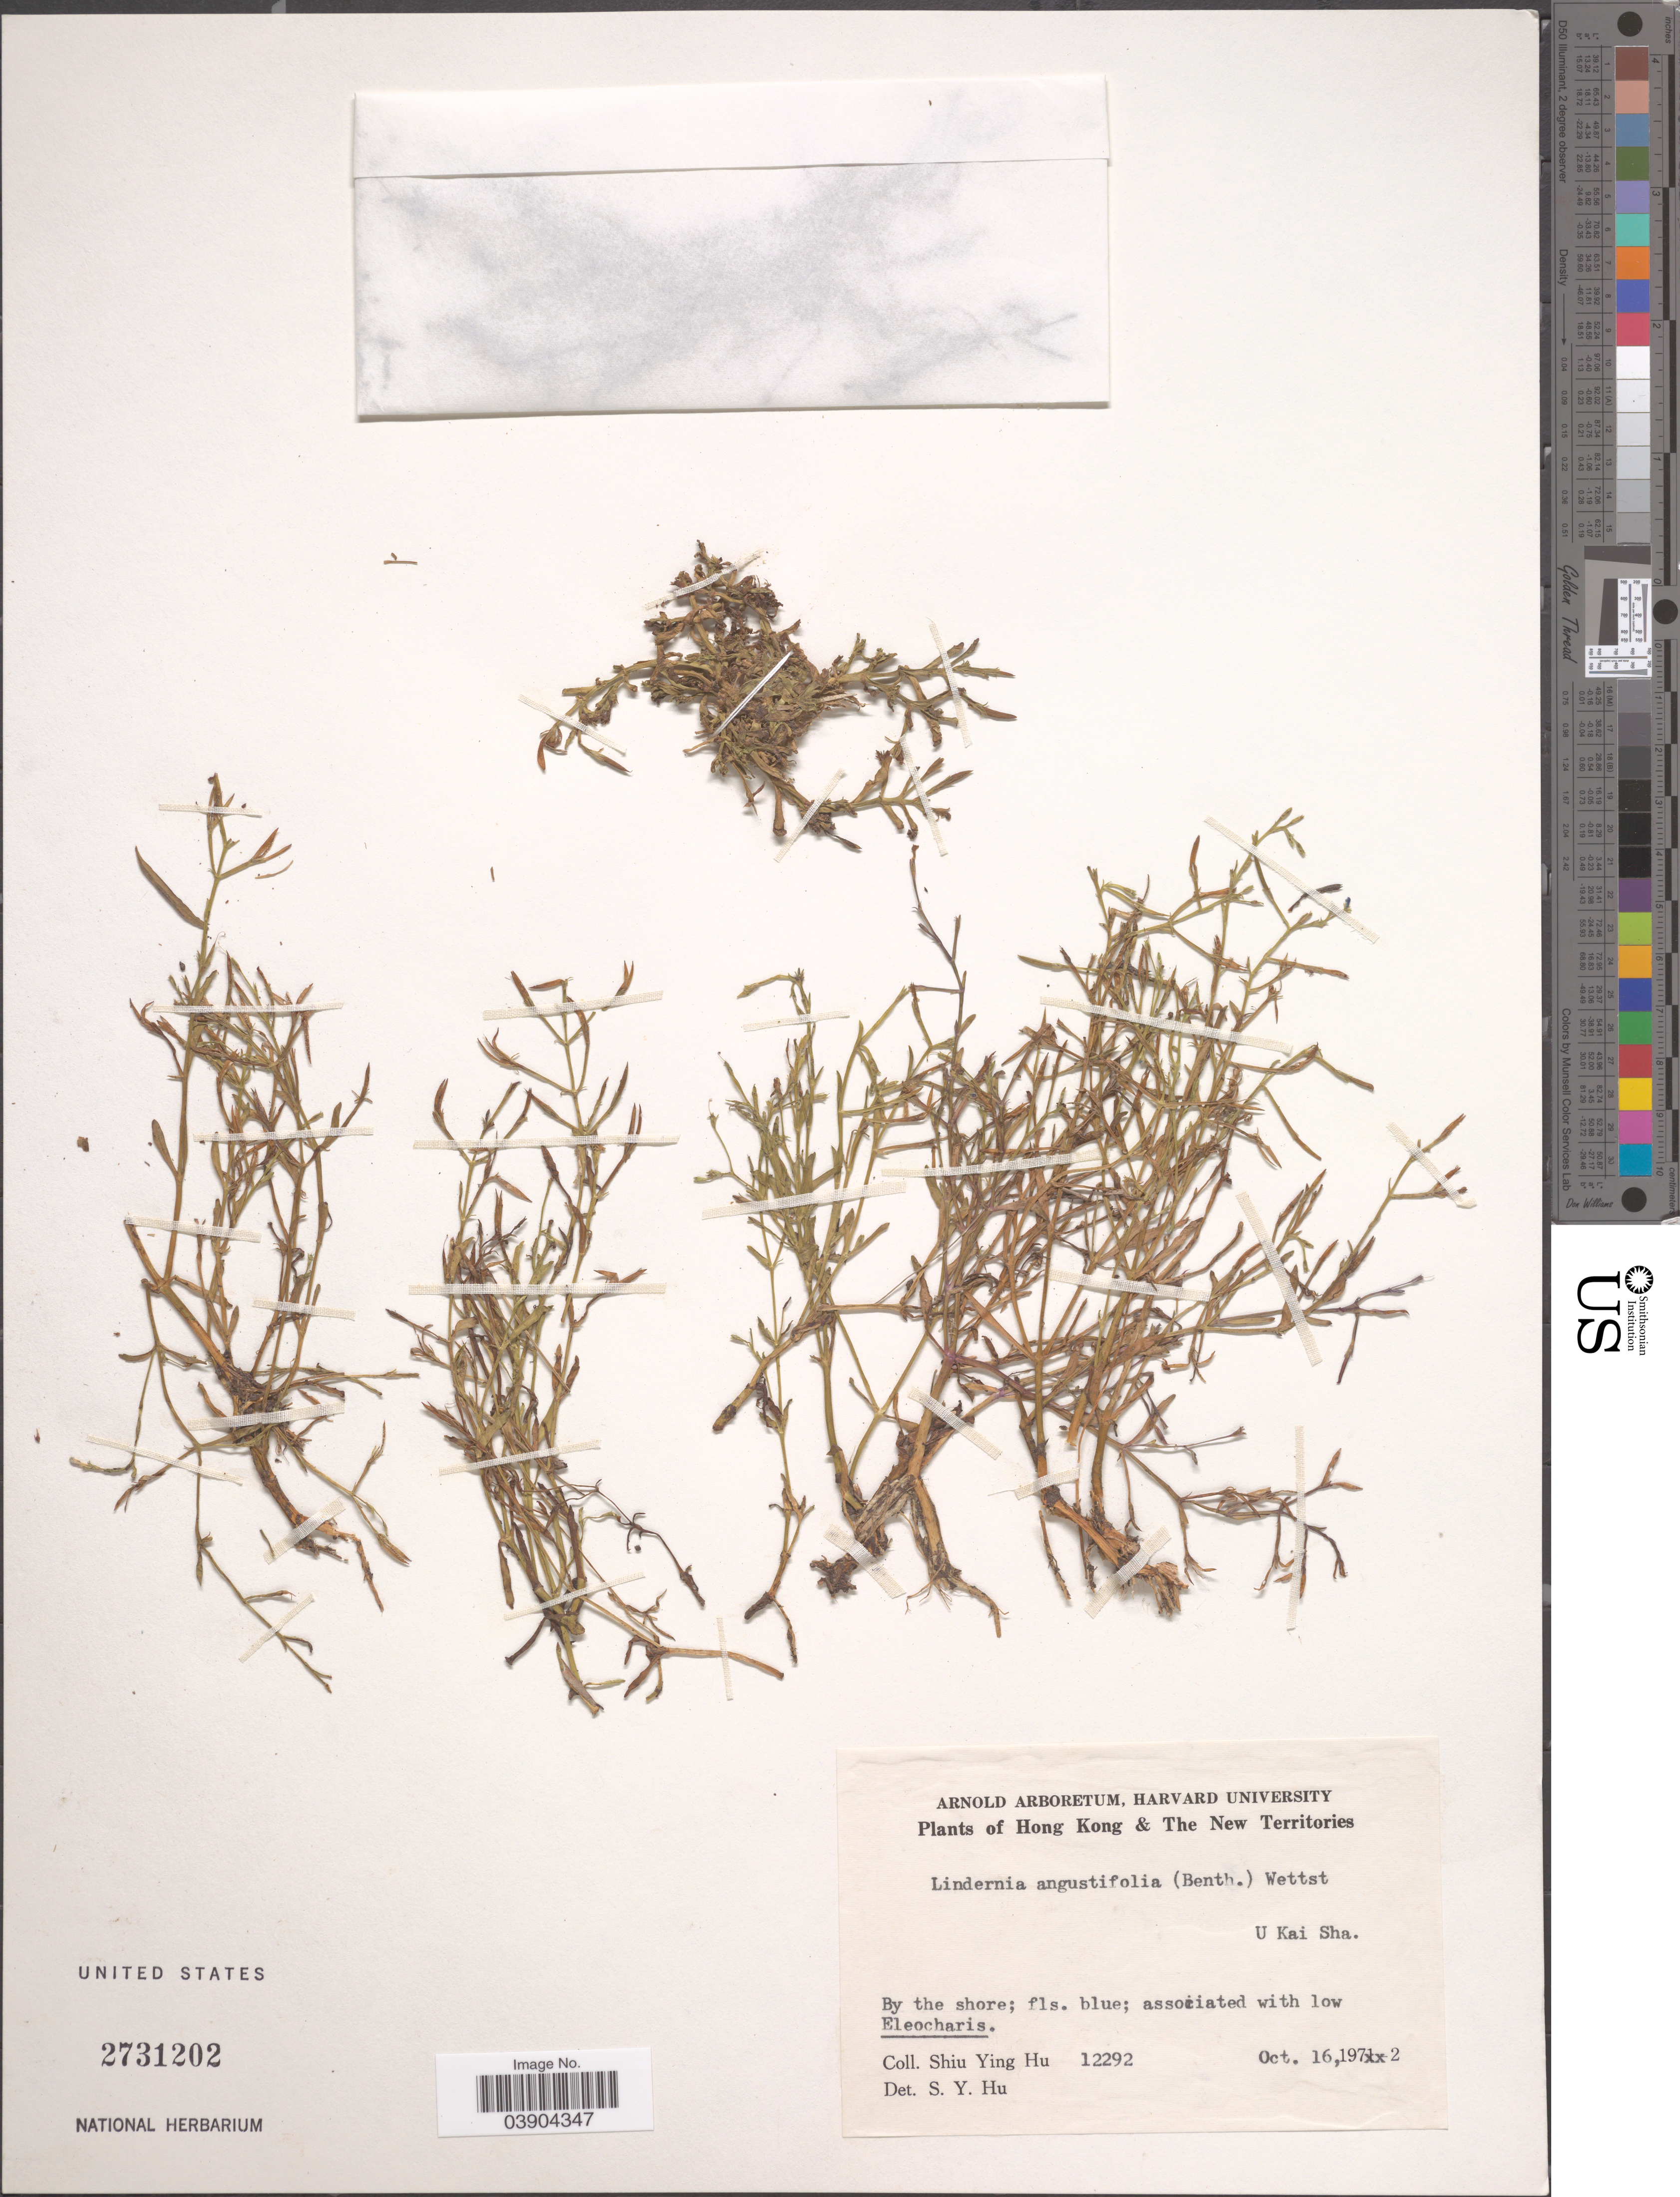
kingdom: Plantae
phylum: Tracheophyta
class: Magnoliopsida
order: Lamiales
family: Linderniaceae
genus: Lindernia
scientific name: Lindernia angustifolia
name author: (Benth.) Wettst.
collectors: S. Y. Hu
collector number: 12292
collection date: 1972-10-16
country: China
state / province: Hong Kong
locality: Hong Kong & The New Territories, U Kai Sha. By the shore.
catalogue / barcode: US 2731202